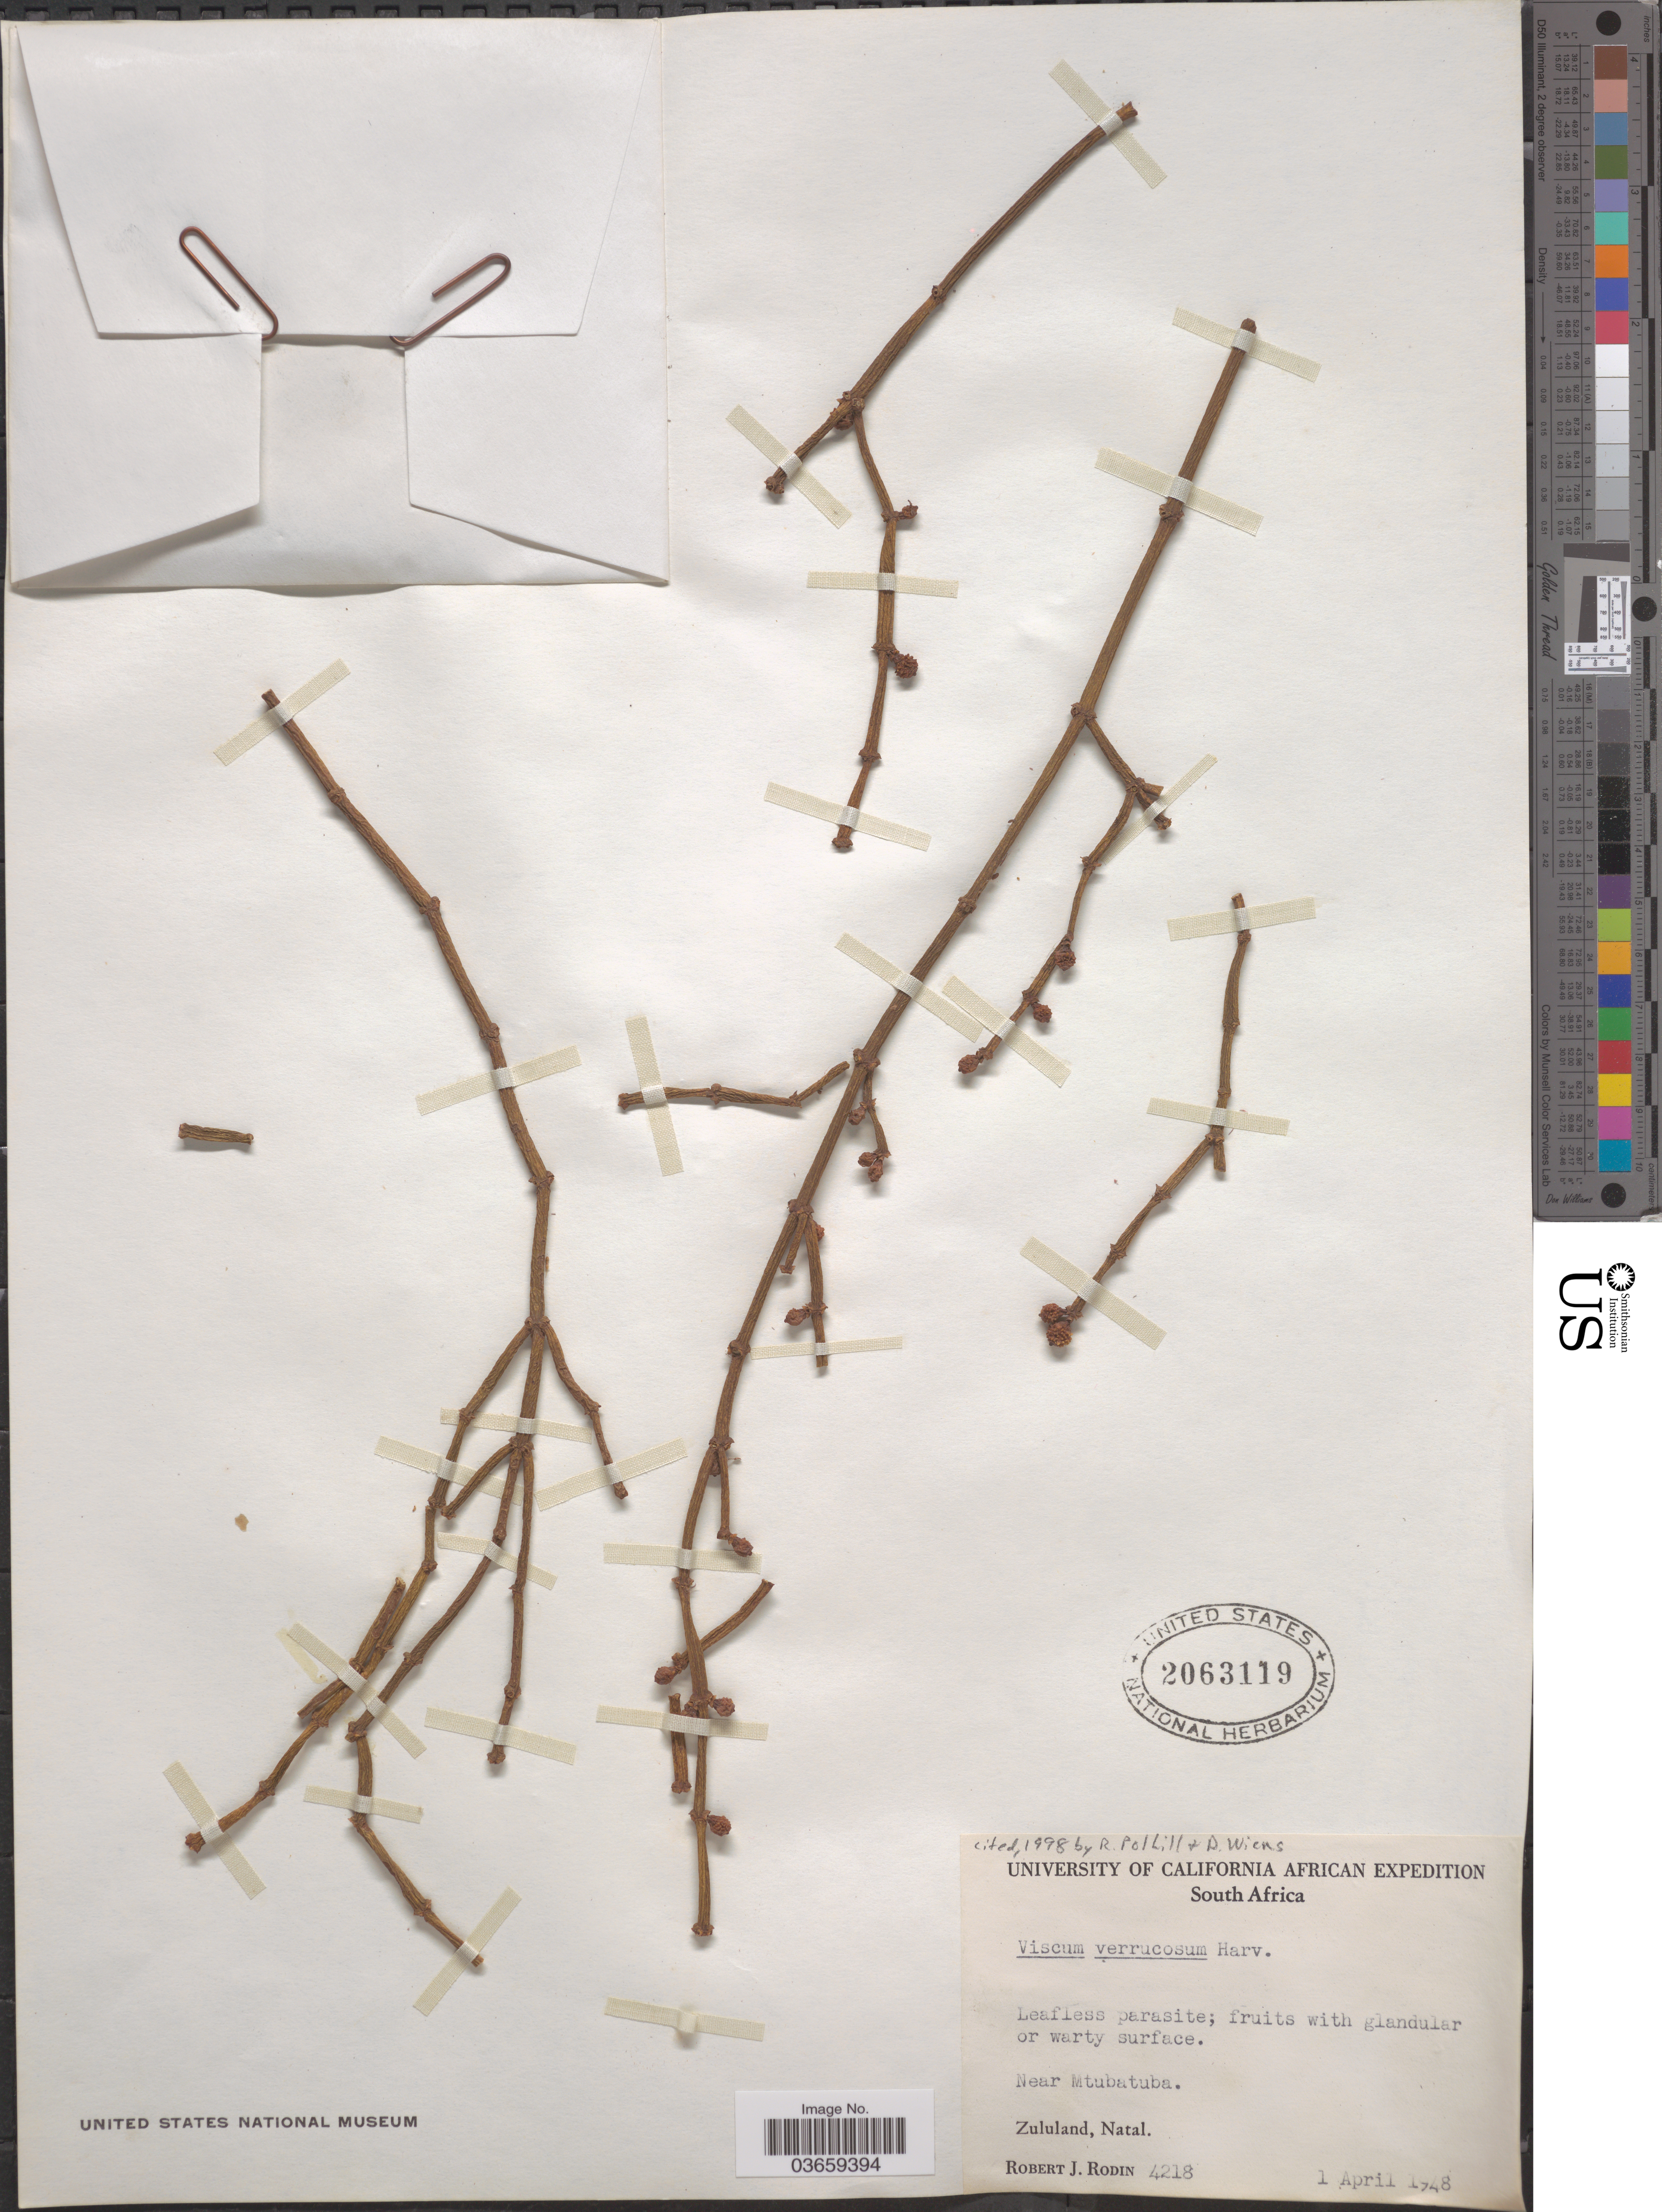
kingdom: Plantae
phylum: Tracheophyta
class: Magnoliopsida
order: Santalales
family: Viscaceae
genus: Viscum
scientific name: Viscum verrucosum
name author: Harv.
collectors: R. J. Rodin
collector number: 4218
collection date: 1948-04-01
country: South Africa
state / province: KwaZulu-Natal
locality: Near Mtubatuba. Zululand, Natal.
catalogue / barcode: US 2063119